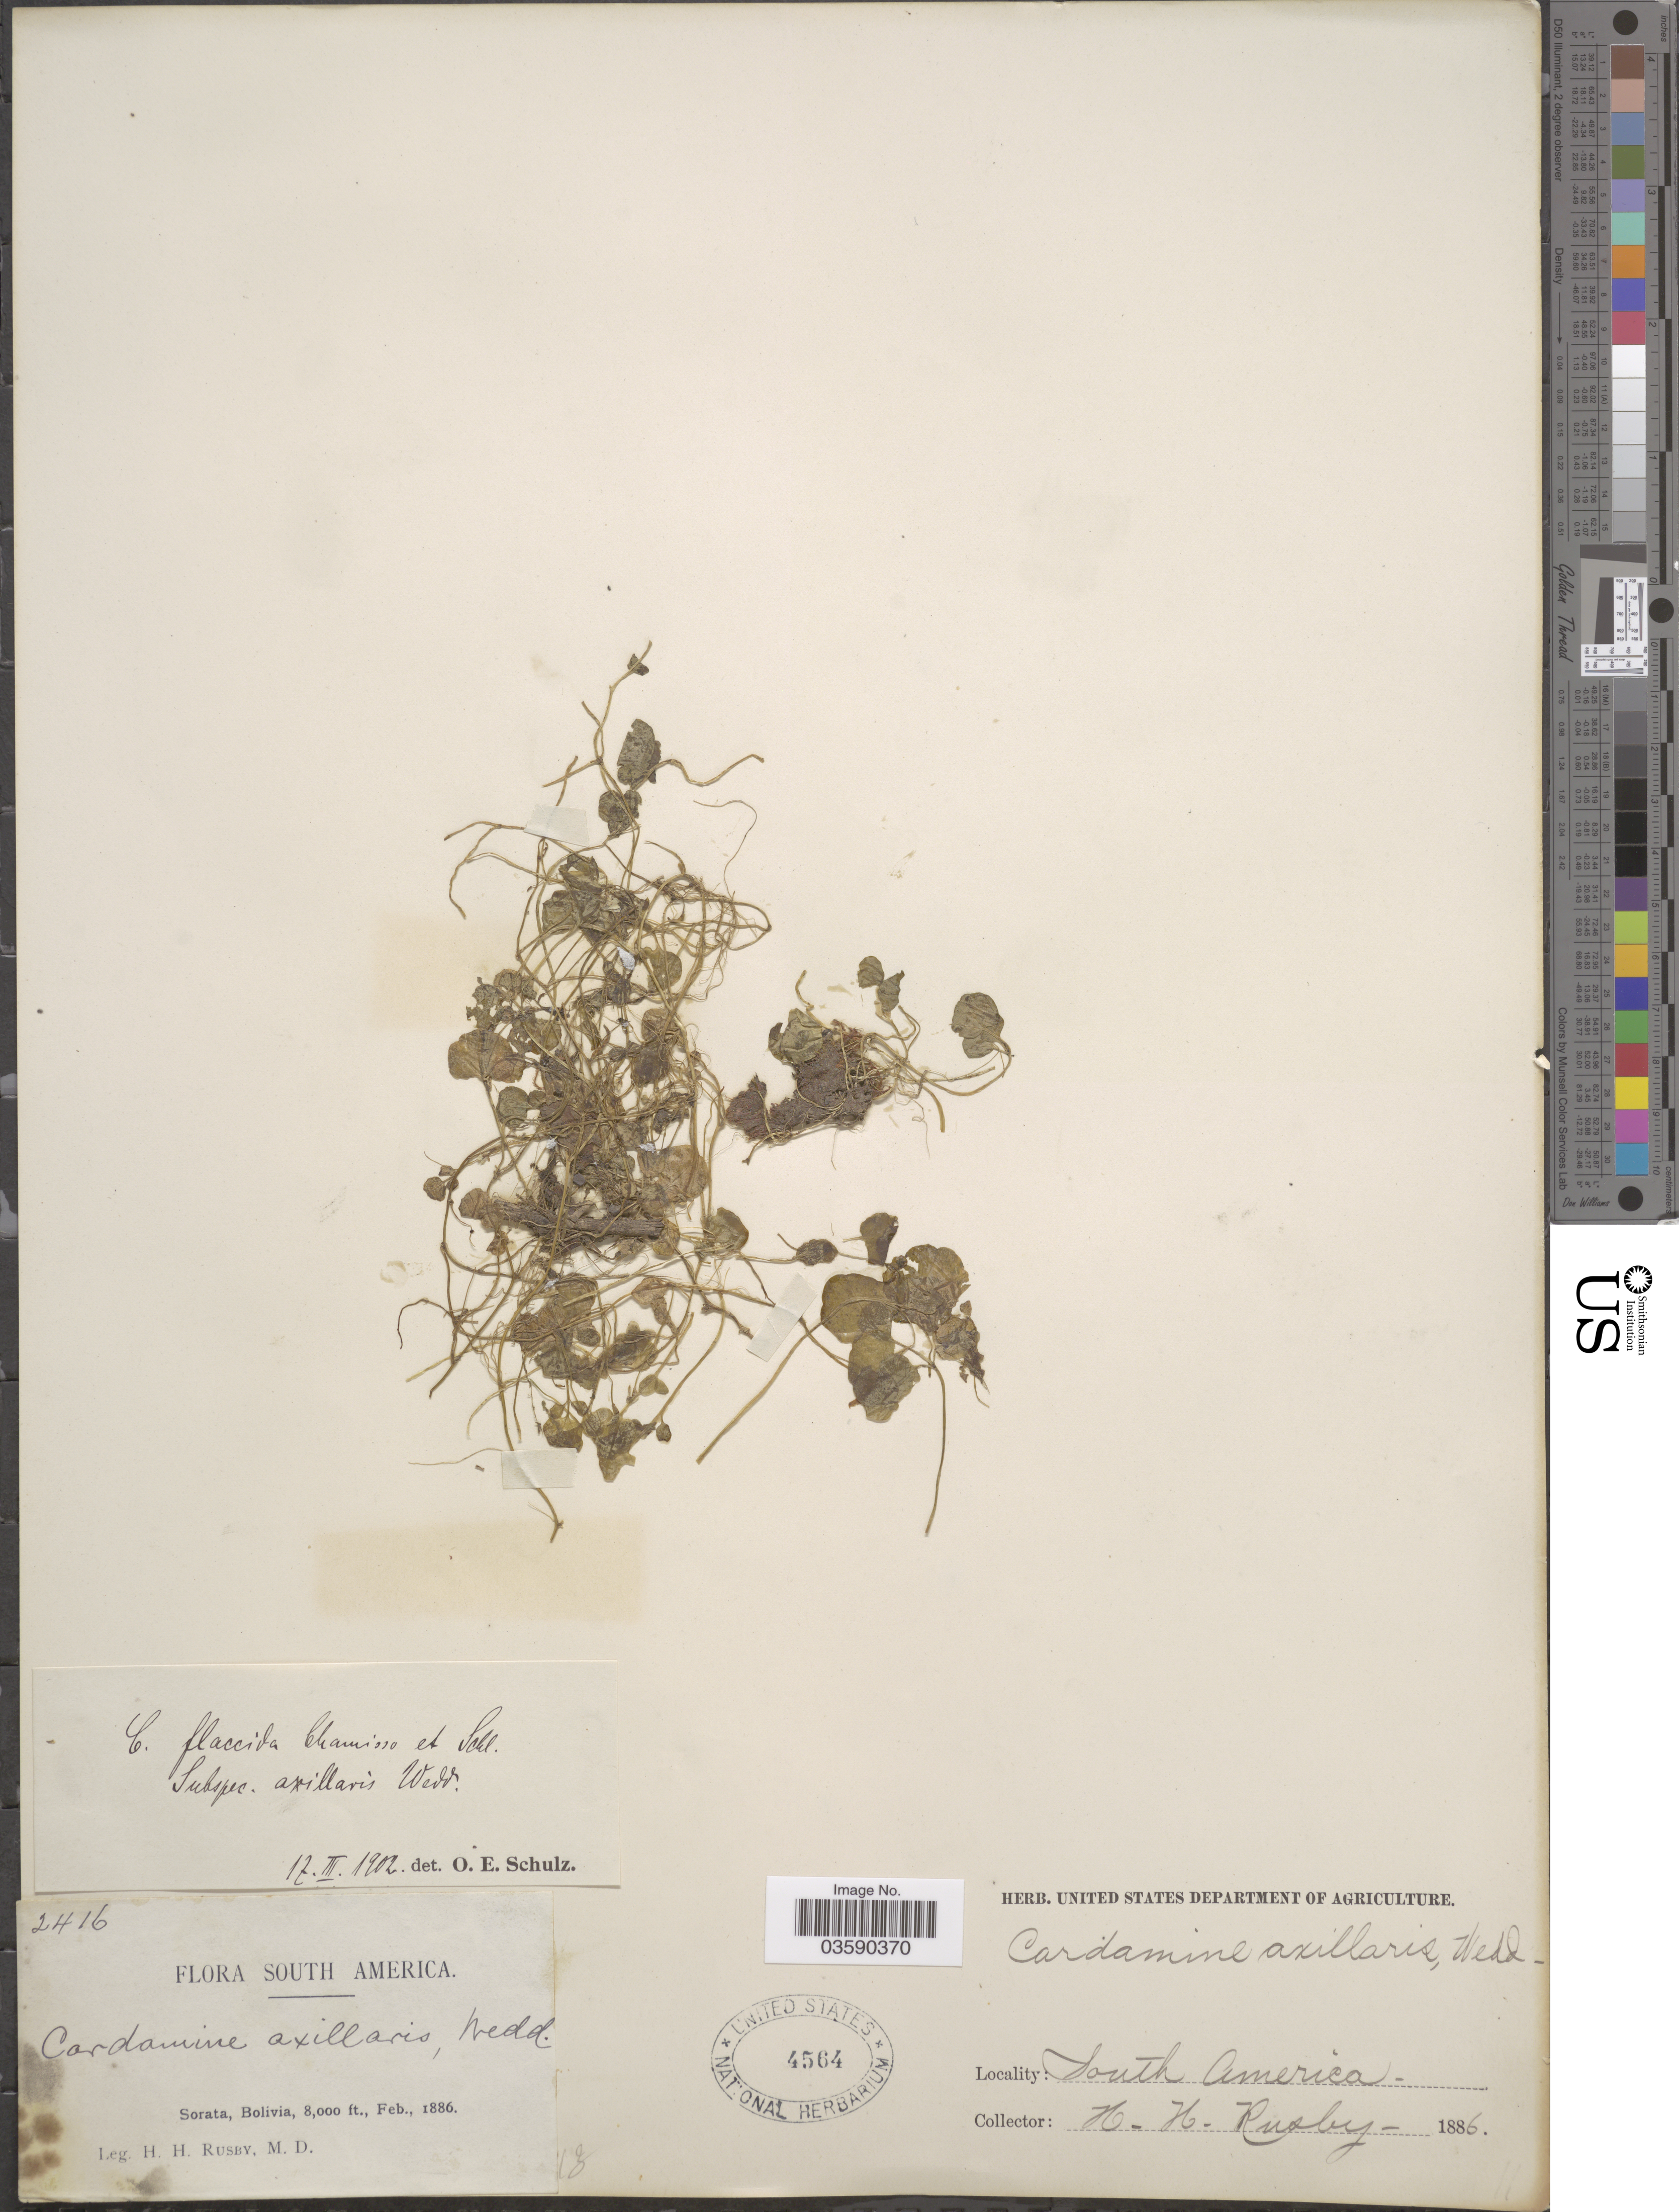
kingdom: Plantae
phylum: Tracheophyta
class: Magnoliopsida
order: Brassicales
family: Brassicaceae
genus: Cardamine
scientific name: Cardamine flaccida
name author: Cham. & Schltdl.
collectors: H. H. Rusby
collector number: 2416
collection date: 1886-02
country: Bolivia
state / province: La Páz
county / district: Larecaja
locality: Sorata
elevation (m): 2438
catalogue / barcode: US 4564